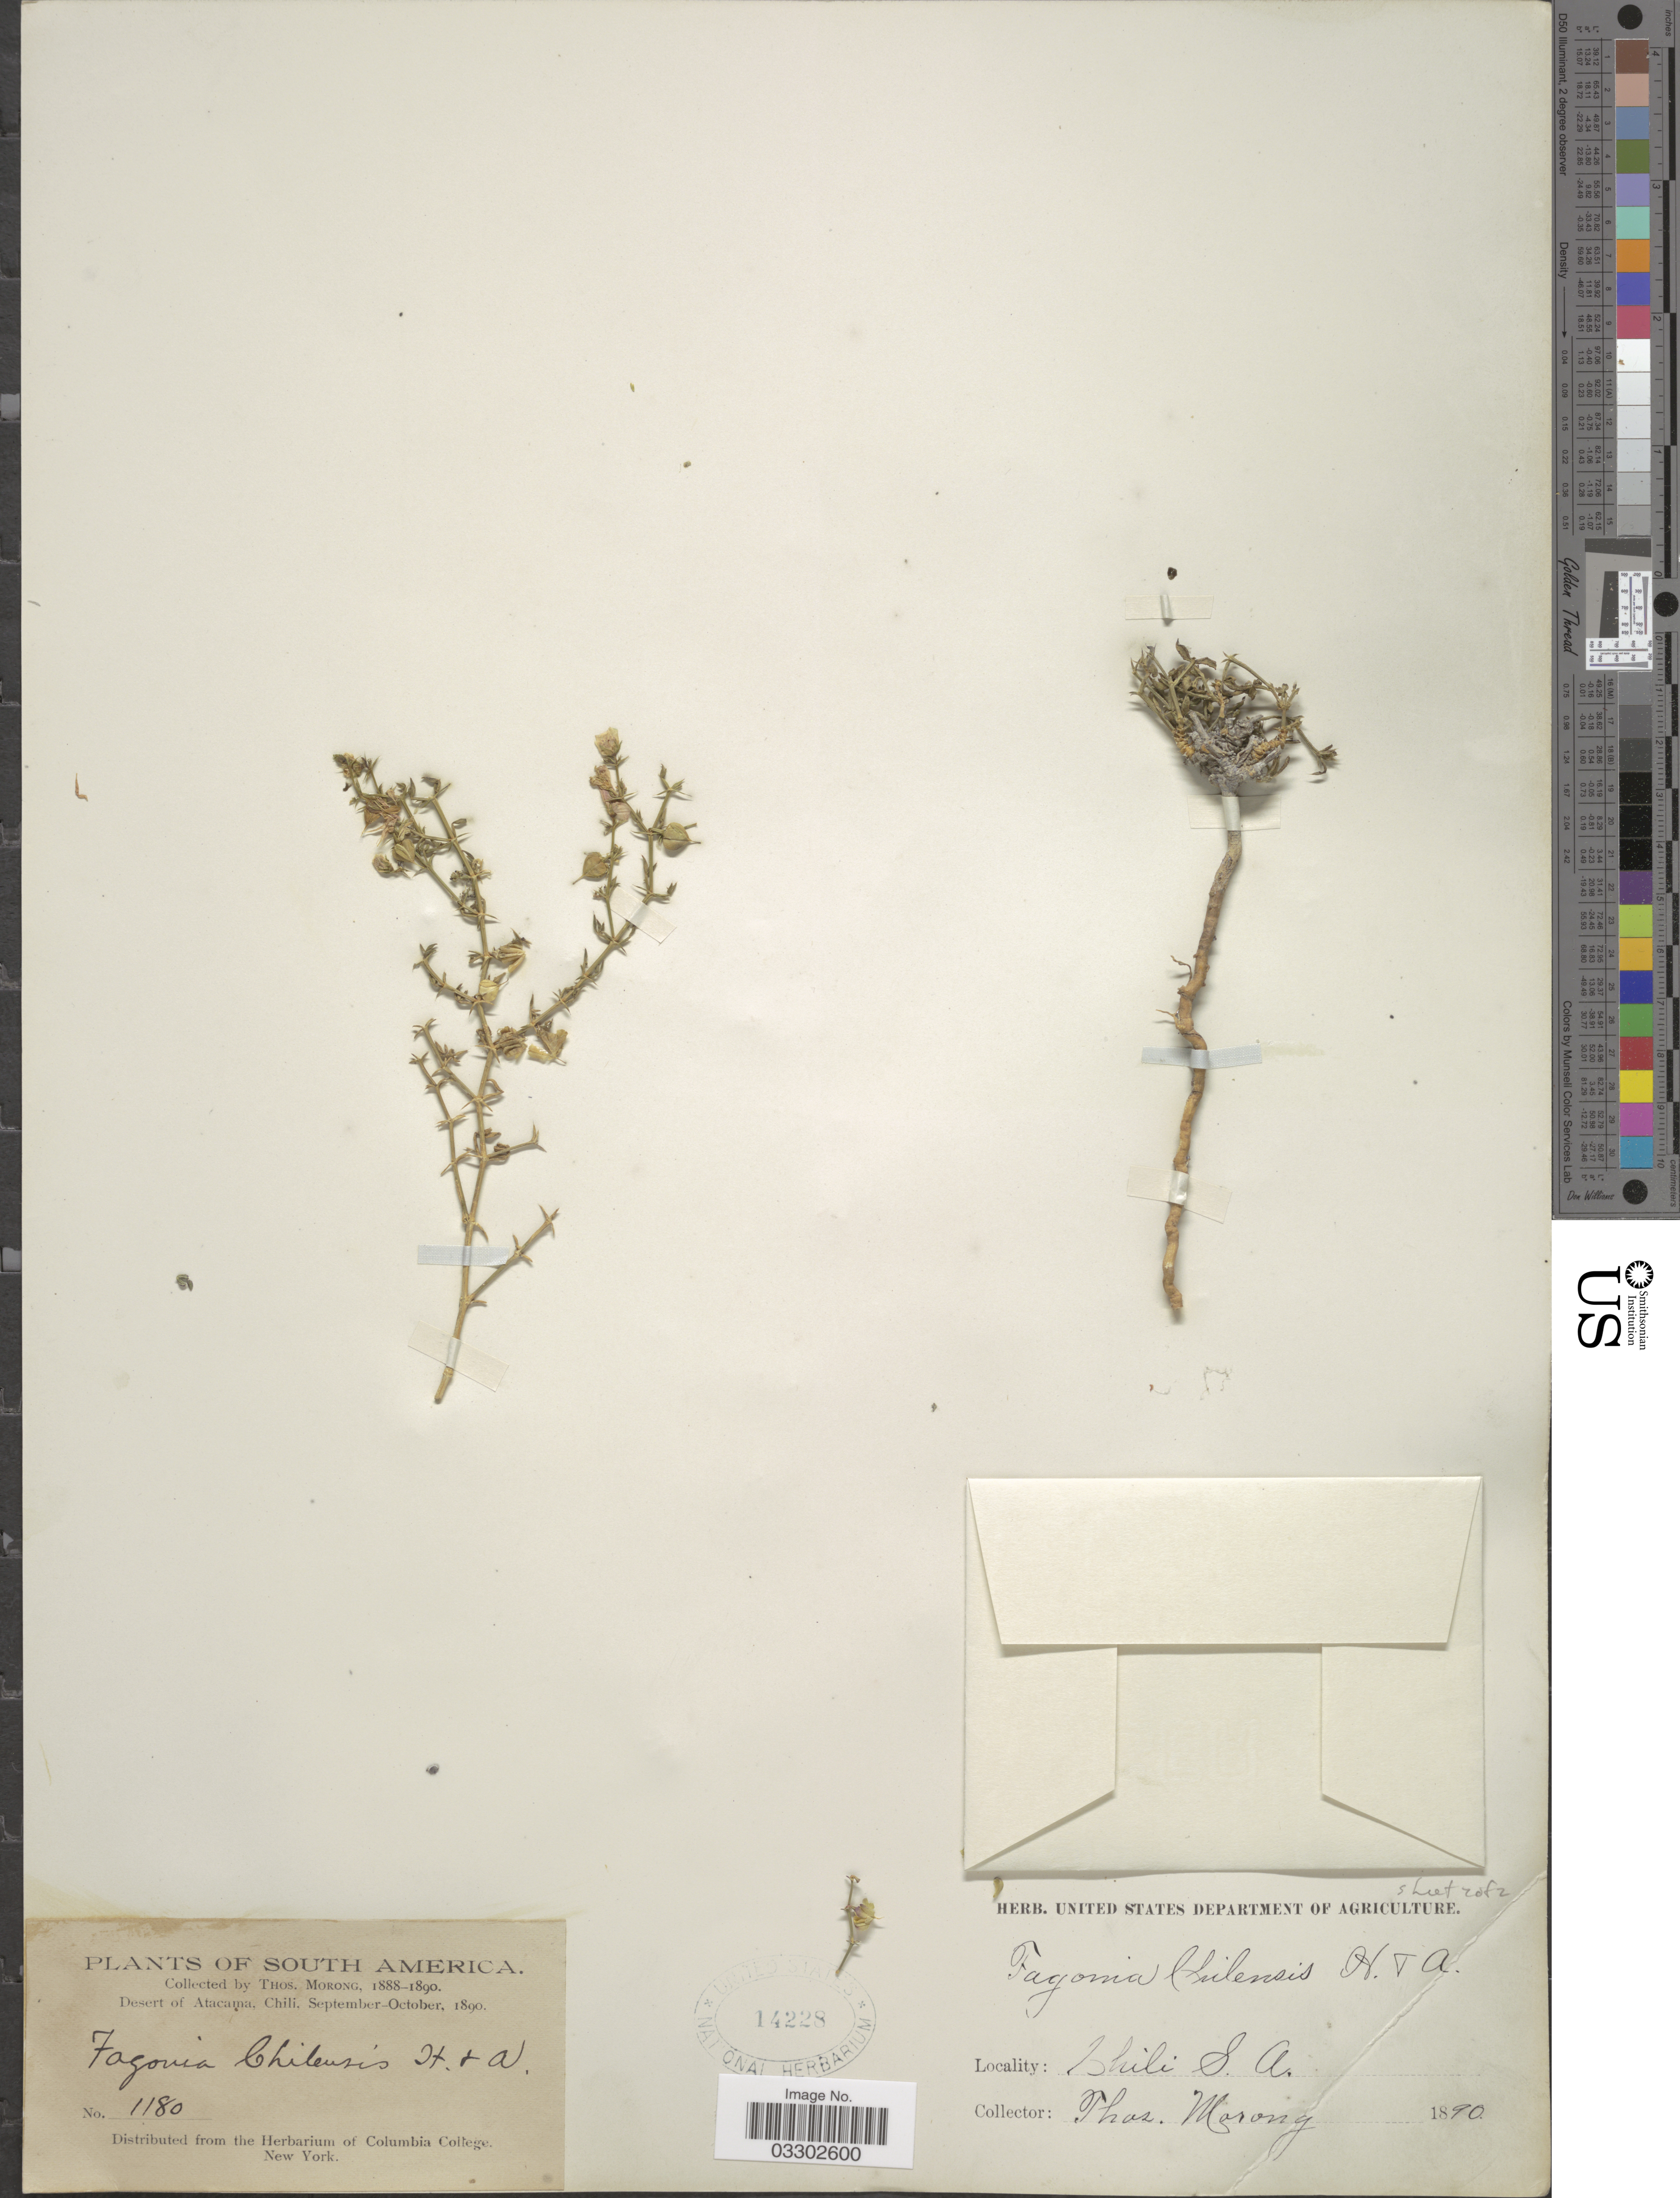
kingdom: Plantae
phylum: Tracheophyta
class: Magnoliopsida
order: Zygophyllales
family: Zygophyllaceae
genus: Fagonia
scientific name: Fagonia chilensis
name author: Hook. & Arn.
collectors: ex herb. T. Morong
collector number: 1180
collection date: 1890-09/1890-10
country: Chile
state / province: Atacama (III)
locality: Desert of Atacama.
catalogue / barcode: US 14228